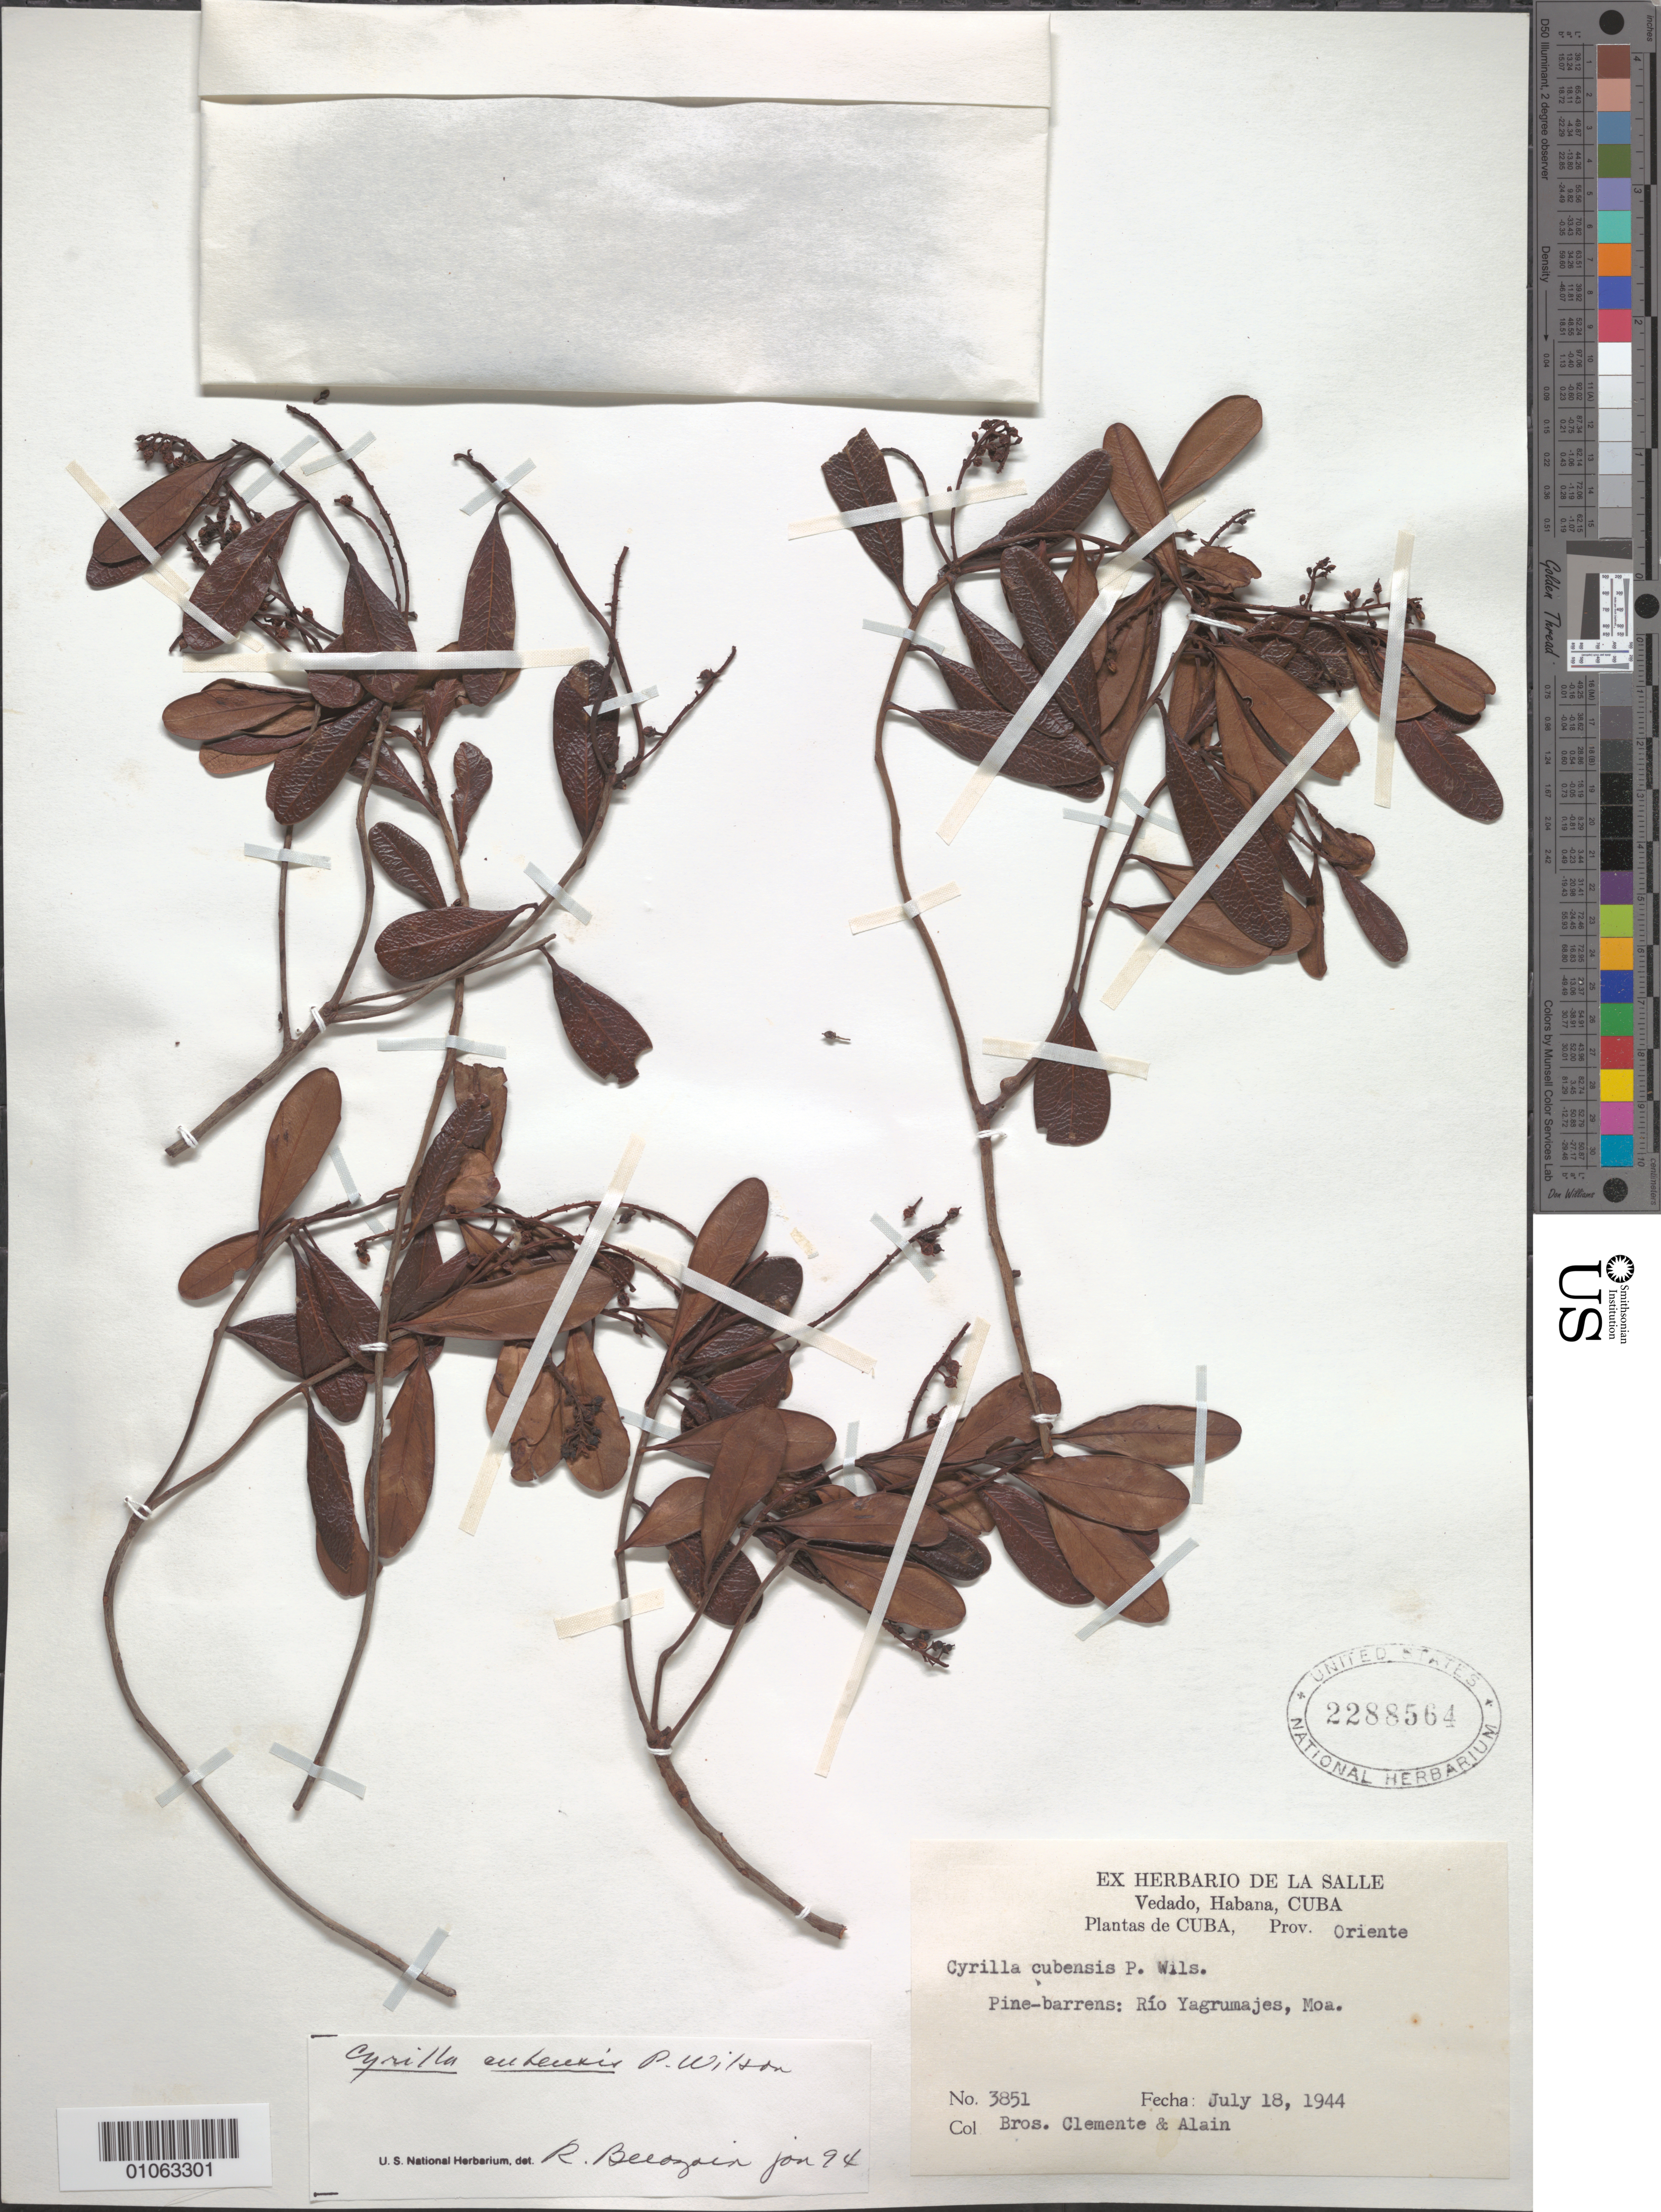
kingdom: Plantae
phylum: Tracheophyta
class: Magnoliopsida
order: Ericales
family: Cyrillaceae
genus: Cyrilla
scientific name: Cyrilla cubensis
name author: P. Wilson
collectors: Bro. Clemente & A. H. Liogier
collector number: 3851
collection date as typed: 18 Jul 1944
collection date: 1944-07-18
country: Cuba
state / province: Holguín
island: Cuba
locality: Pine-barrens, Rio Yagrumajes, Moa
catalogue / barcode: US 2288564